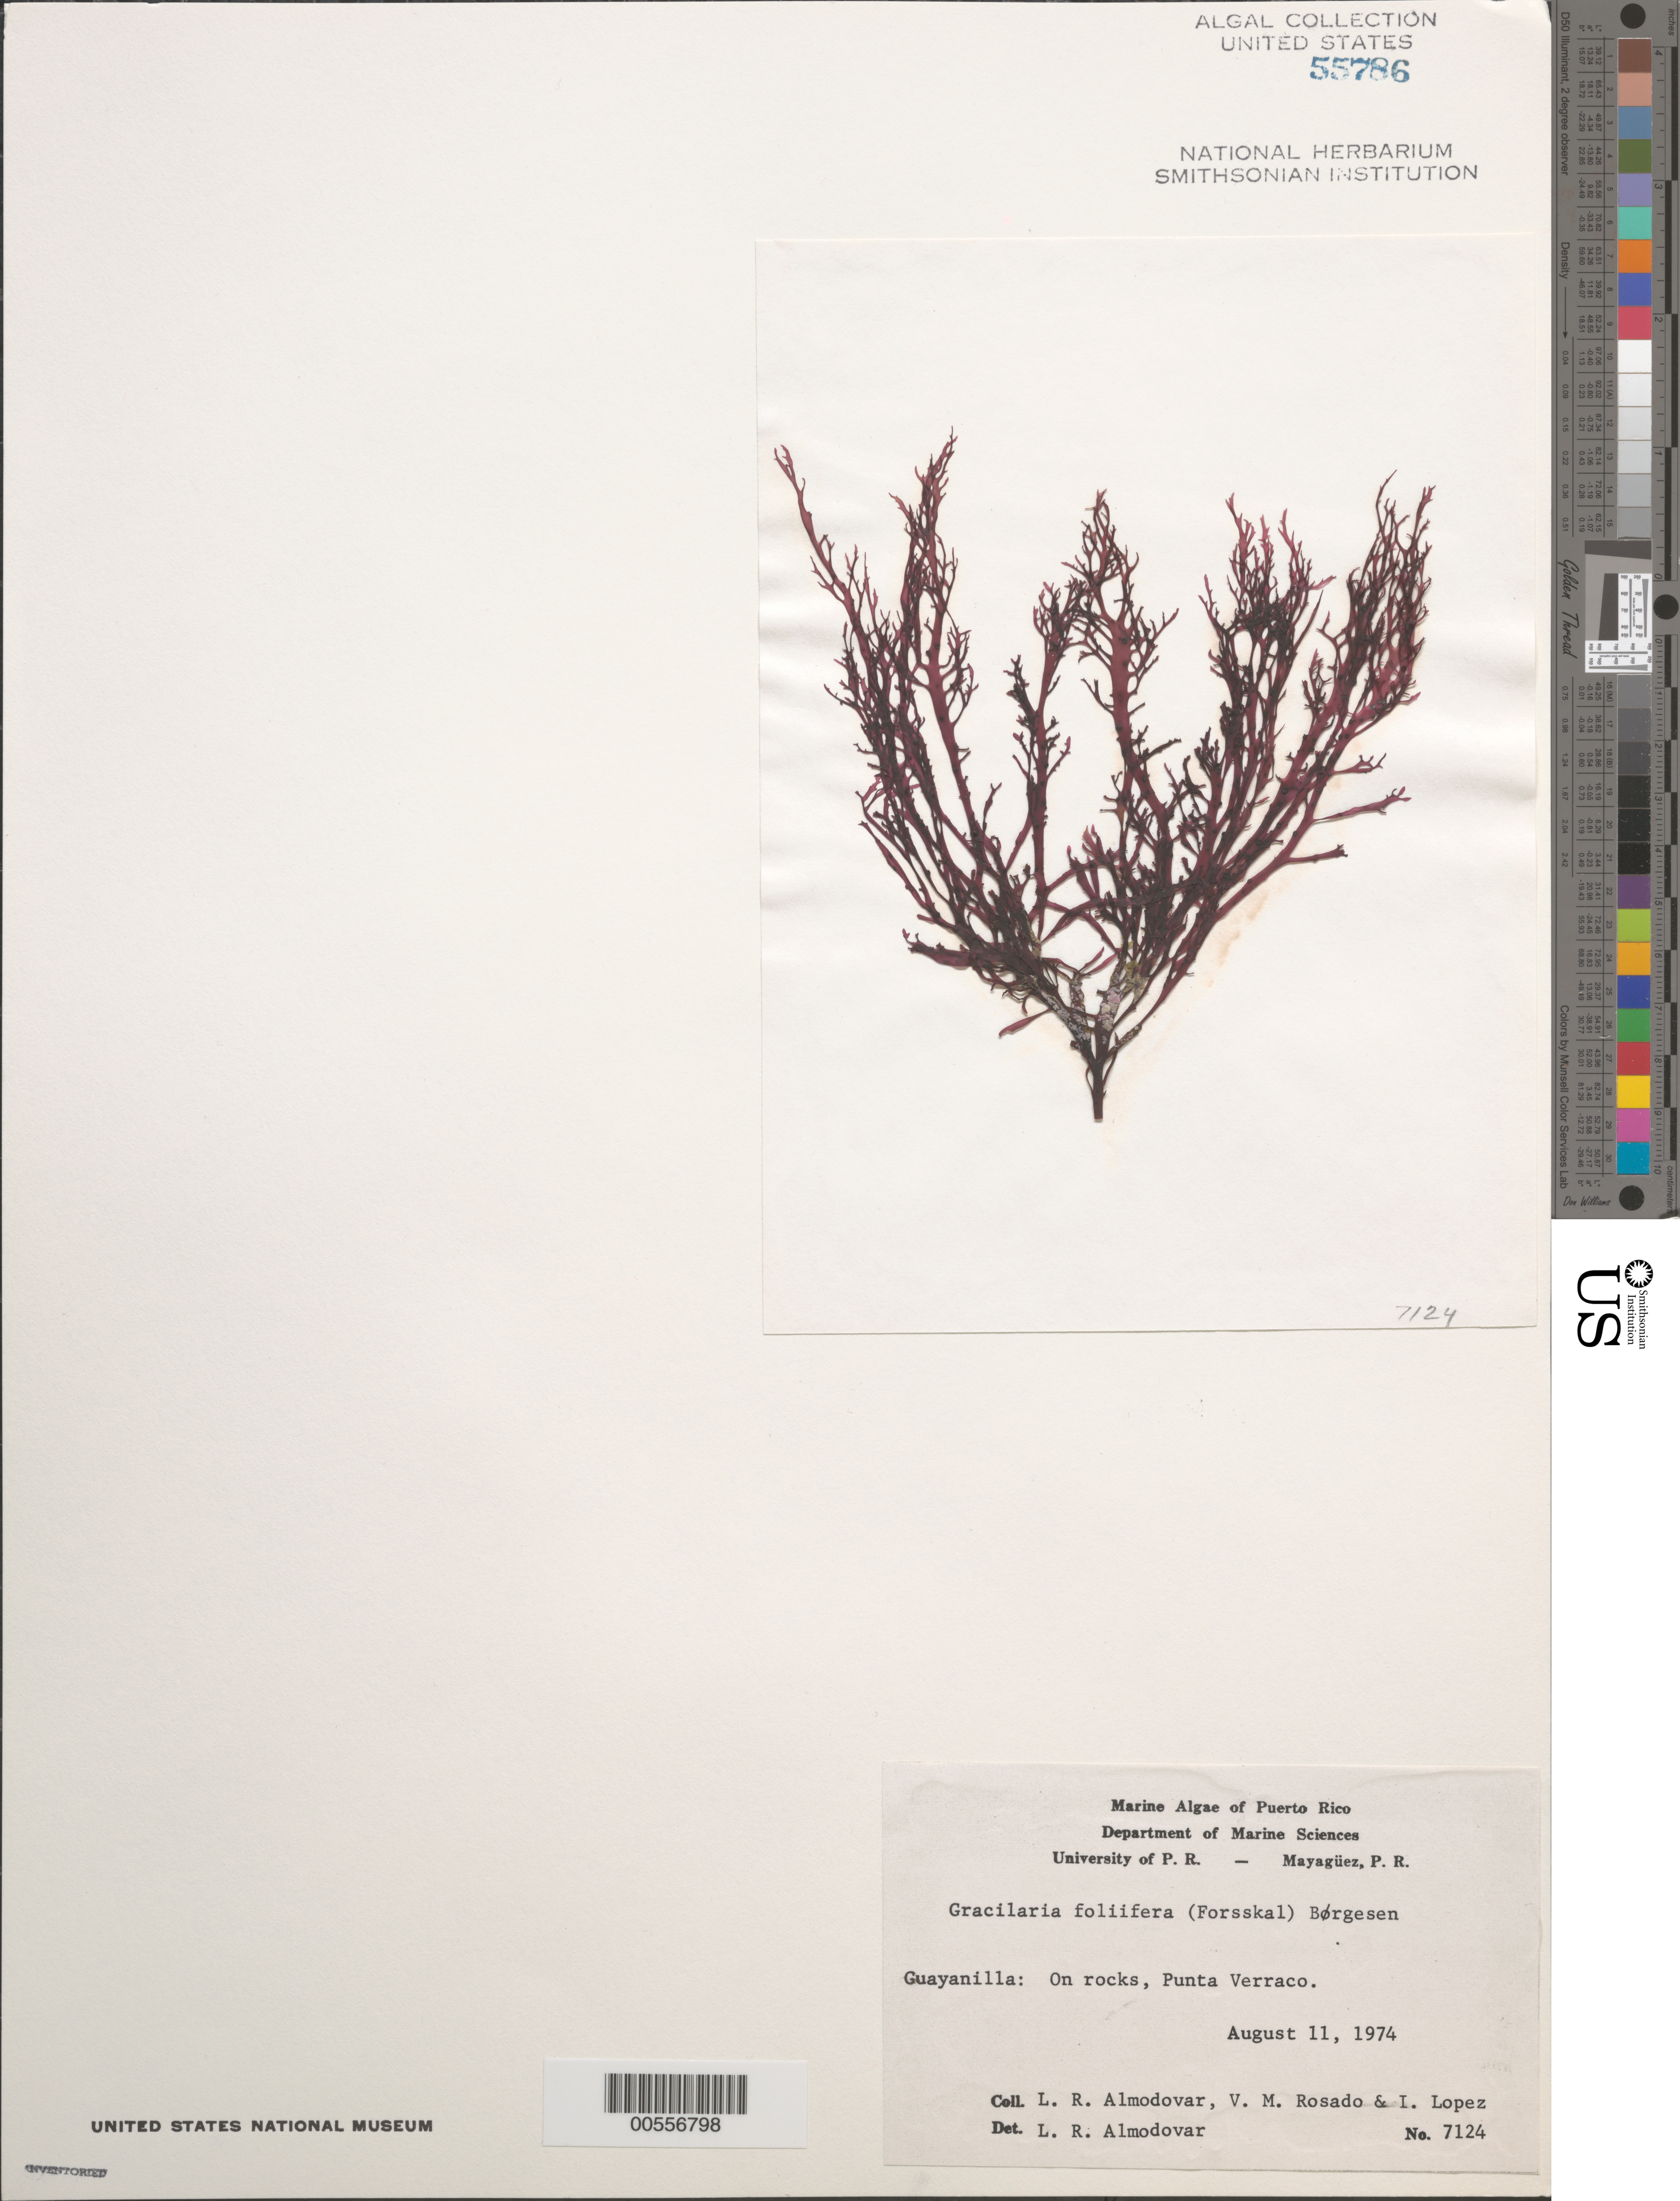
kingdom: Plantae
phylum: Rhodophyta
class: Florideophyceae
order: Gracilariales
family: Gracilariaceae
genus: Gracilaria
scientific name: Gracilaria foliifera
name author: (Forssk.) Børgesen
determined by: Almodovar, L. R.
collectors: L. Almodovar, V. Rosado & I. Lopéz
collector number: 7124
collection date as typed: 11 Aug 1974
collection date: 1974-08-11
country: Puerto Rico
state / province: Guayanilla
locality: Punta verraco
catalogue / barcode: US 55786